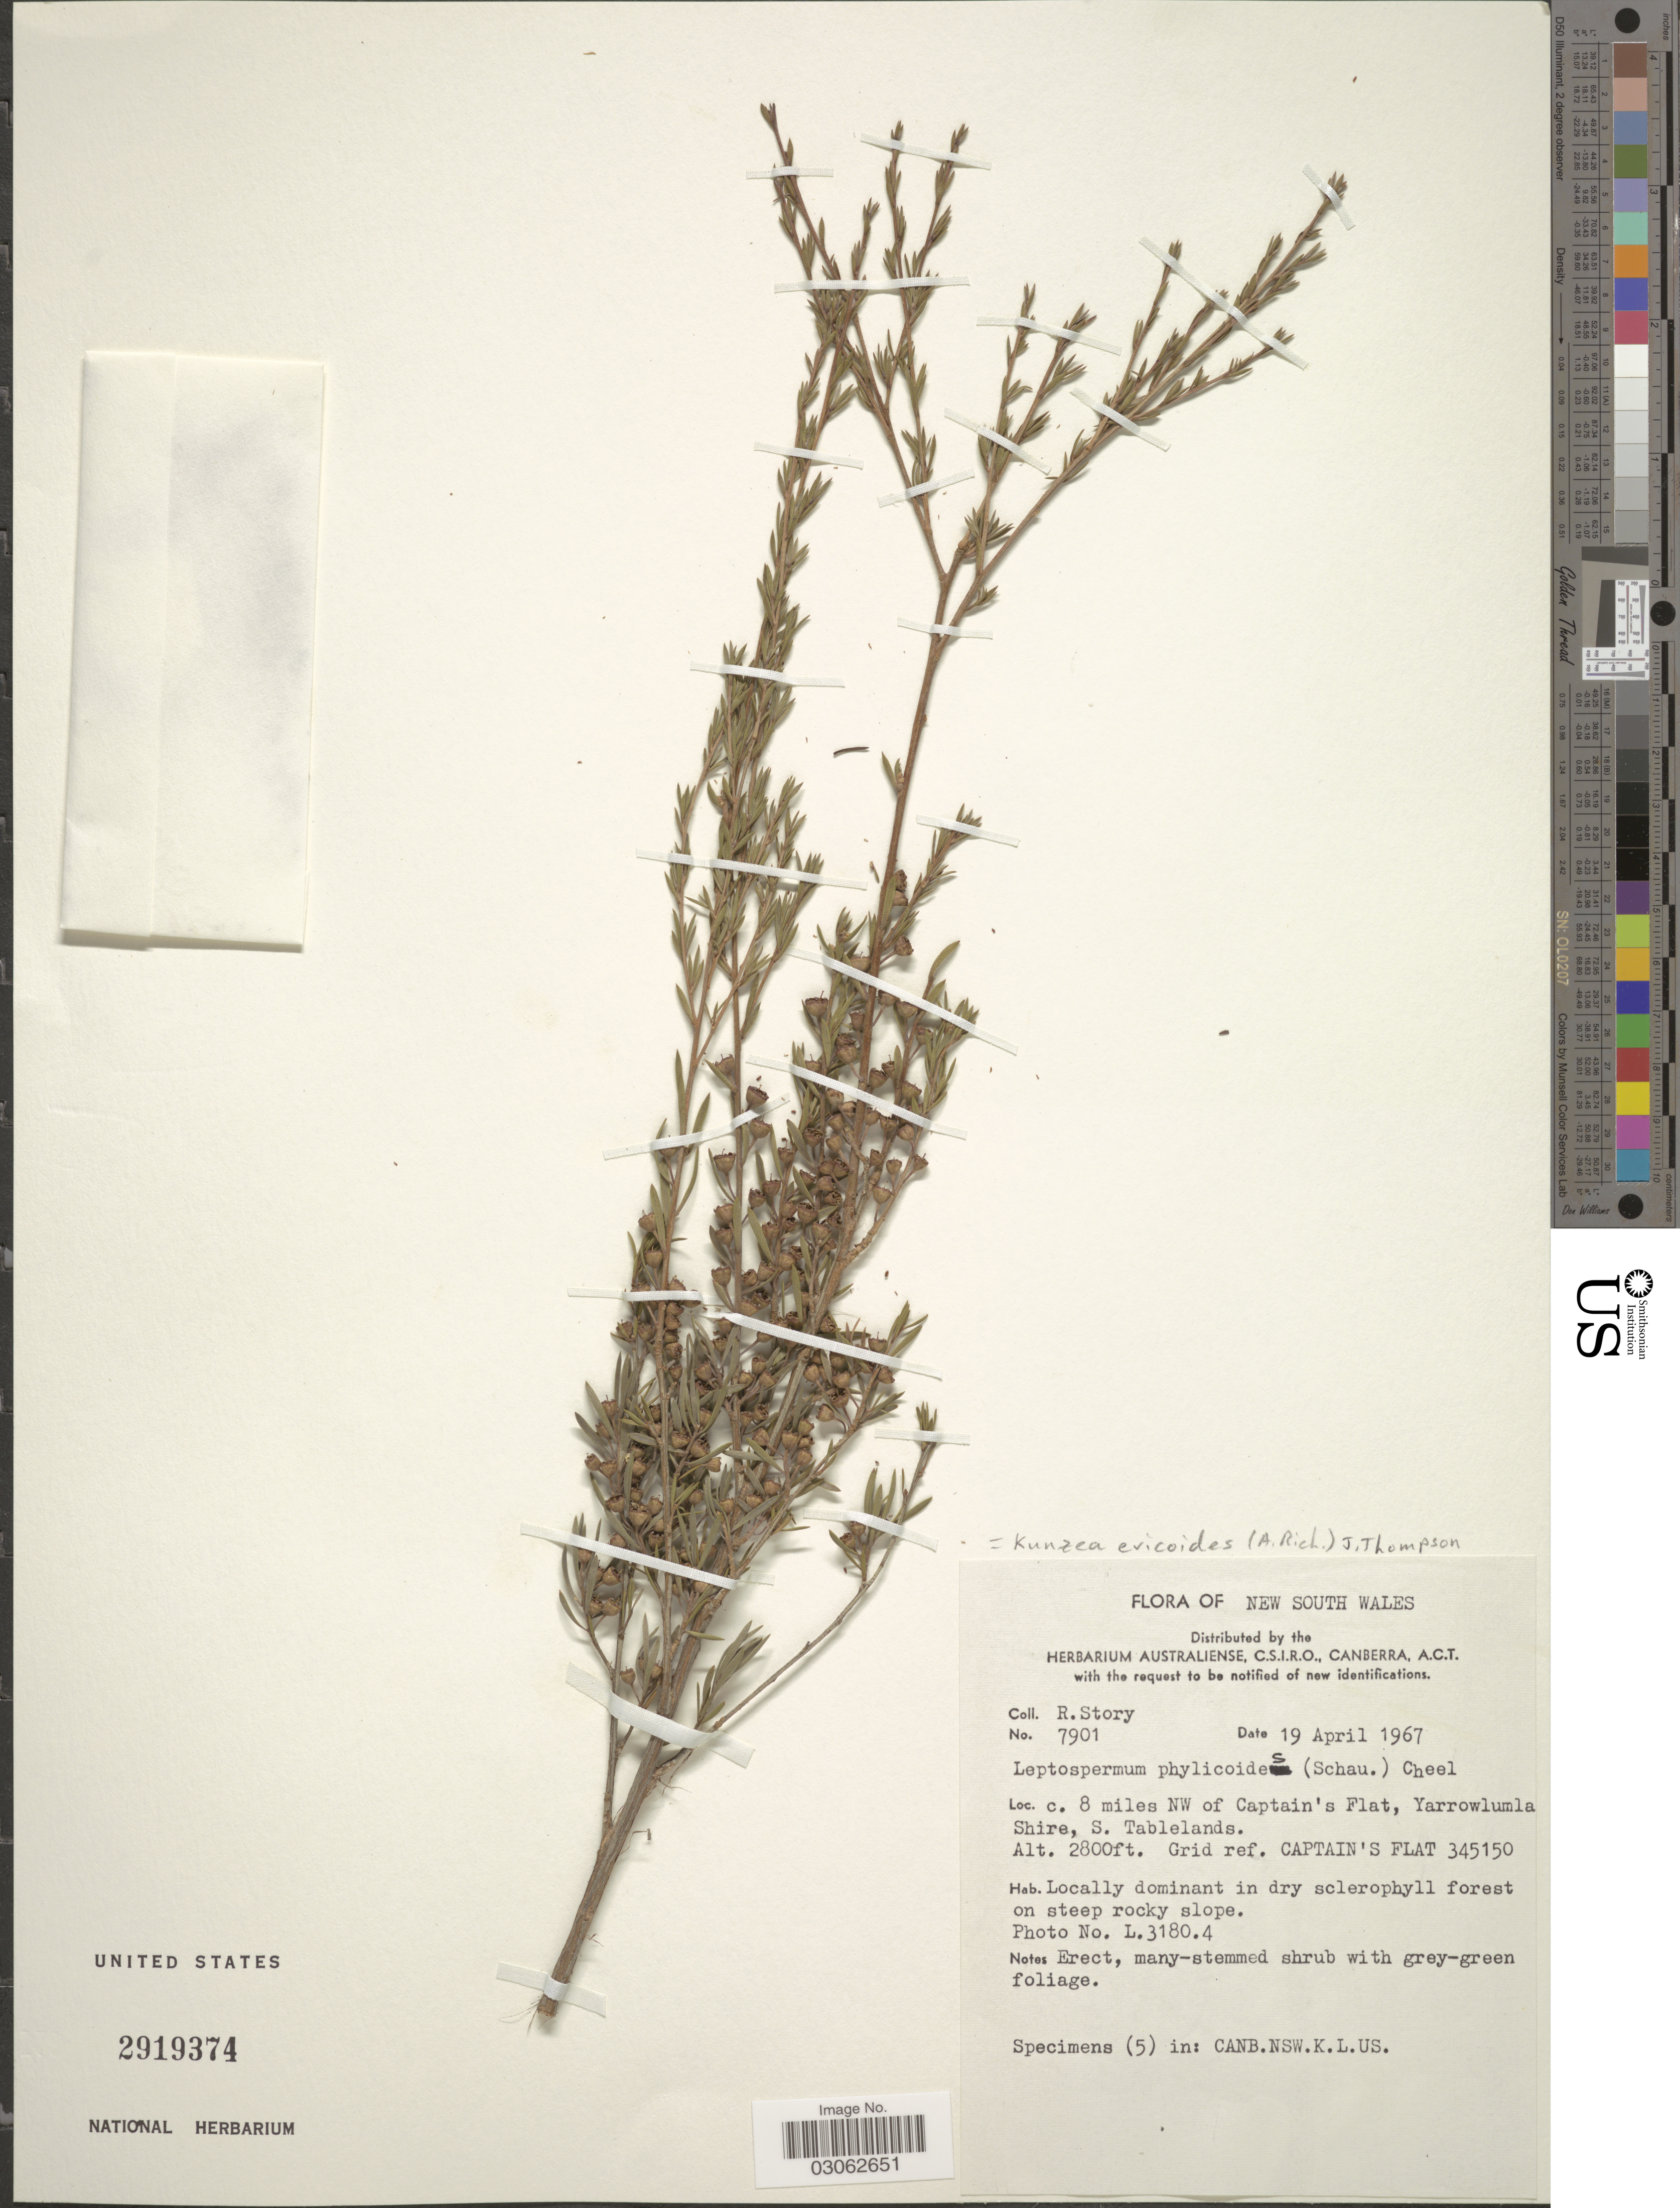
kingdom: Plantae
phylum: Tracheophyta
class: Magnoliopsida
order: Myrtales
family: Myrtaceae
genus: Kunzea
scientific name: Kunzea ericoides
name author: (A. Rich.) Joy Thomps.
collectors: R. Story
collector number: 7901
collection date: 1967-04-19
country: Australia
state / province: New South Wales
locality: C. 8 miles NW of Captain's Flat, Yarrowlumla Shire, S. Tablelands. Grid ref. Captain's Flat 345150.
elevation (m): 853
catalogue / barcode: US 2919374